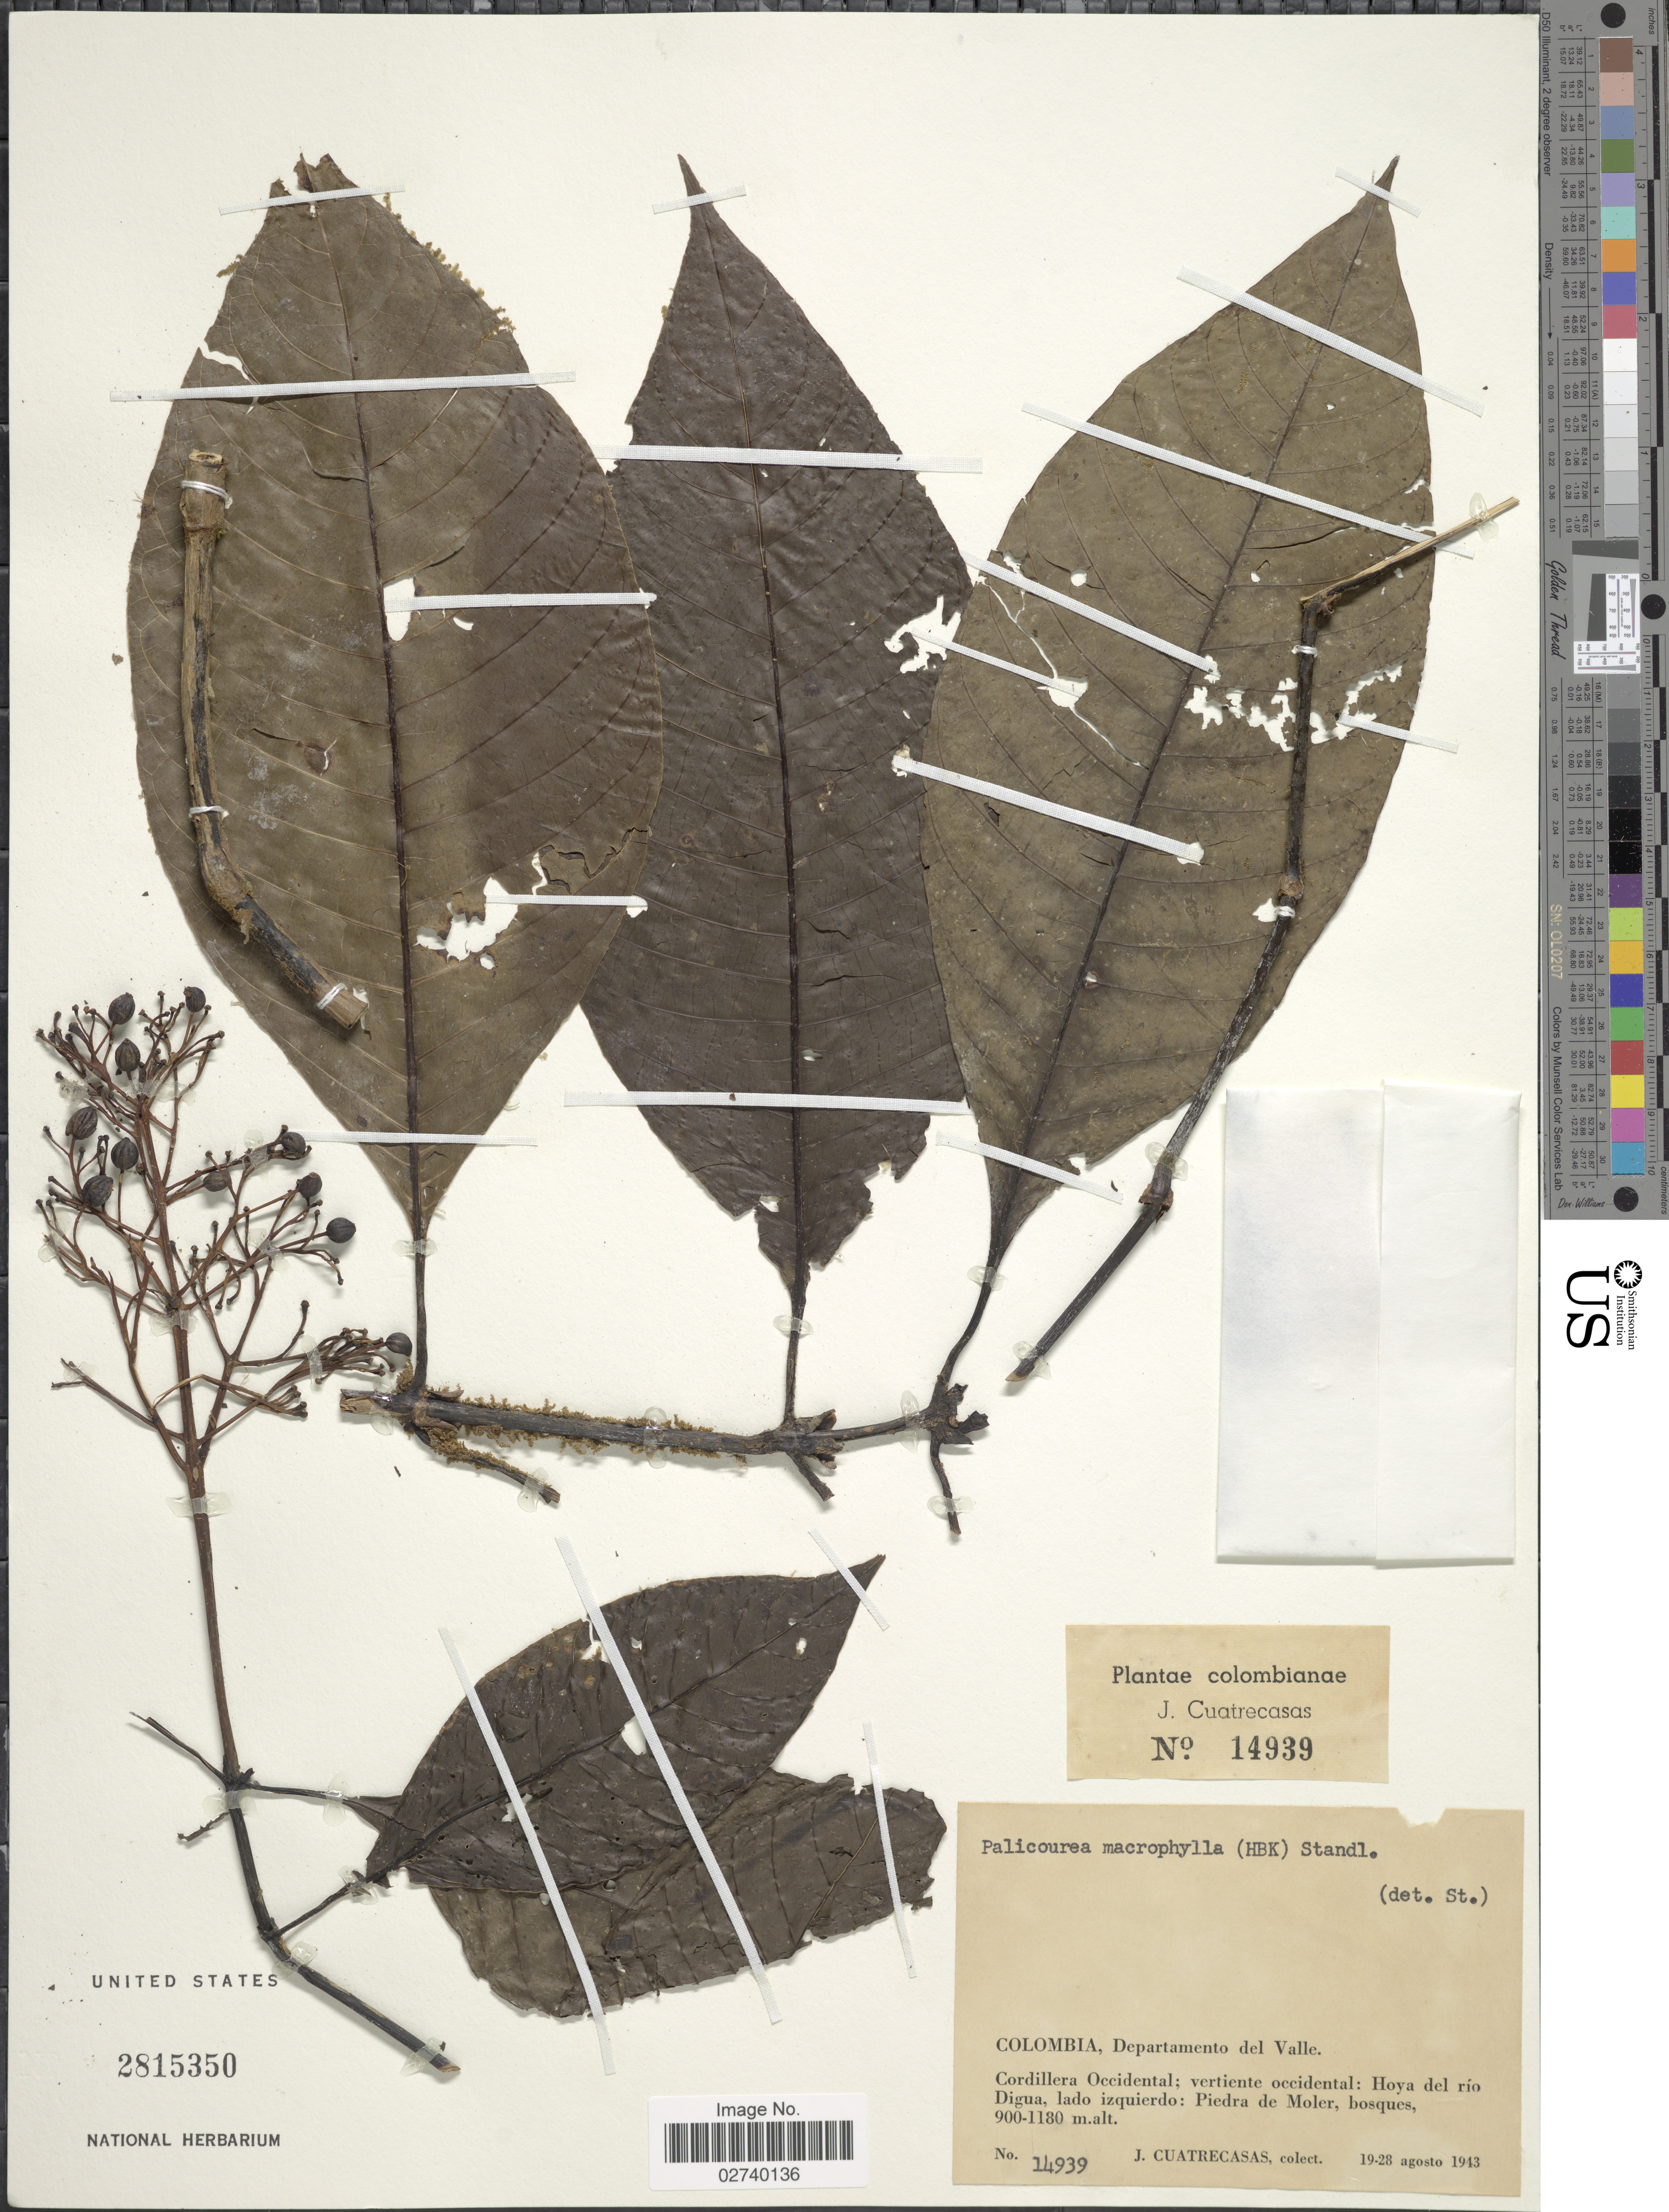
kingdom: Plantae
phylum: Tracheophyta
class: Magnoliopsida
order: Gentianales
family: Rubiaceae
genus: Palicourea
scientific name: Palicourea macrophylla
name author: (Kunth) Standl.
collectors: J. Cuatrecasas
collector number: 14939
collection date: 1943-08-19/1943-08-28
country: Colombia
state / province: Valle del Cauca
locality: Departamento del Valle, Cordillera Occidental; vertiente occidental: Hoya del rio Digua, lado izquierdo: Piedra de Moler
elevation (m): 900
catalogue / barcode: US 2815350